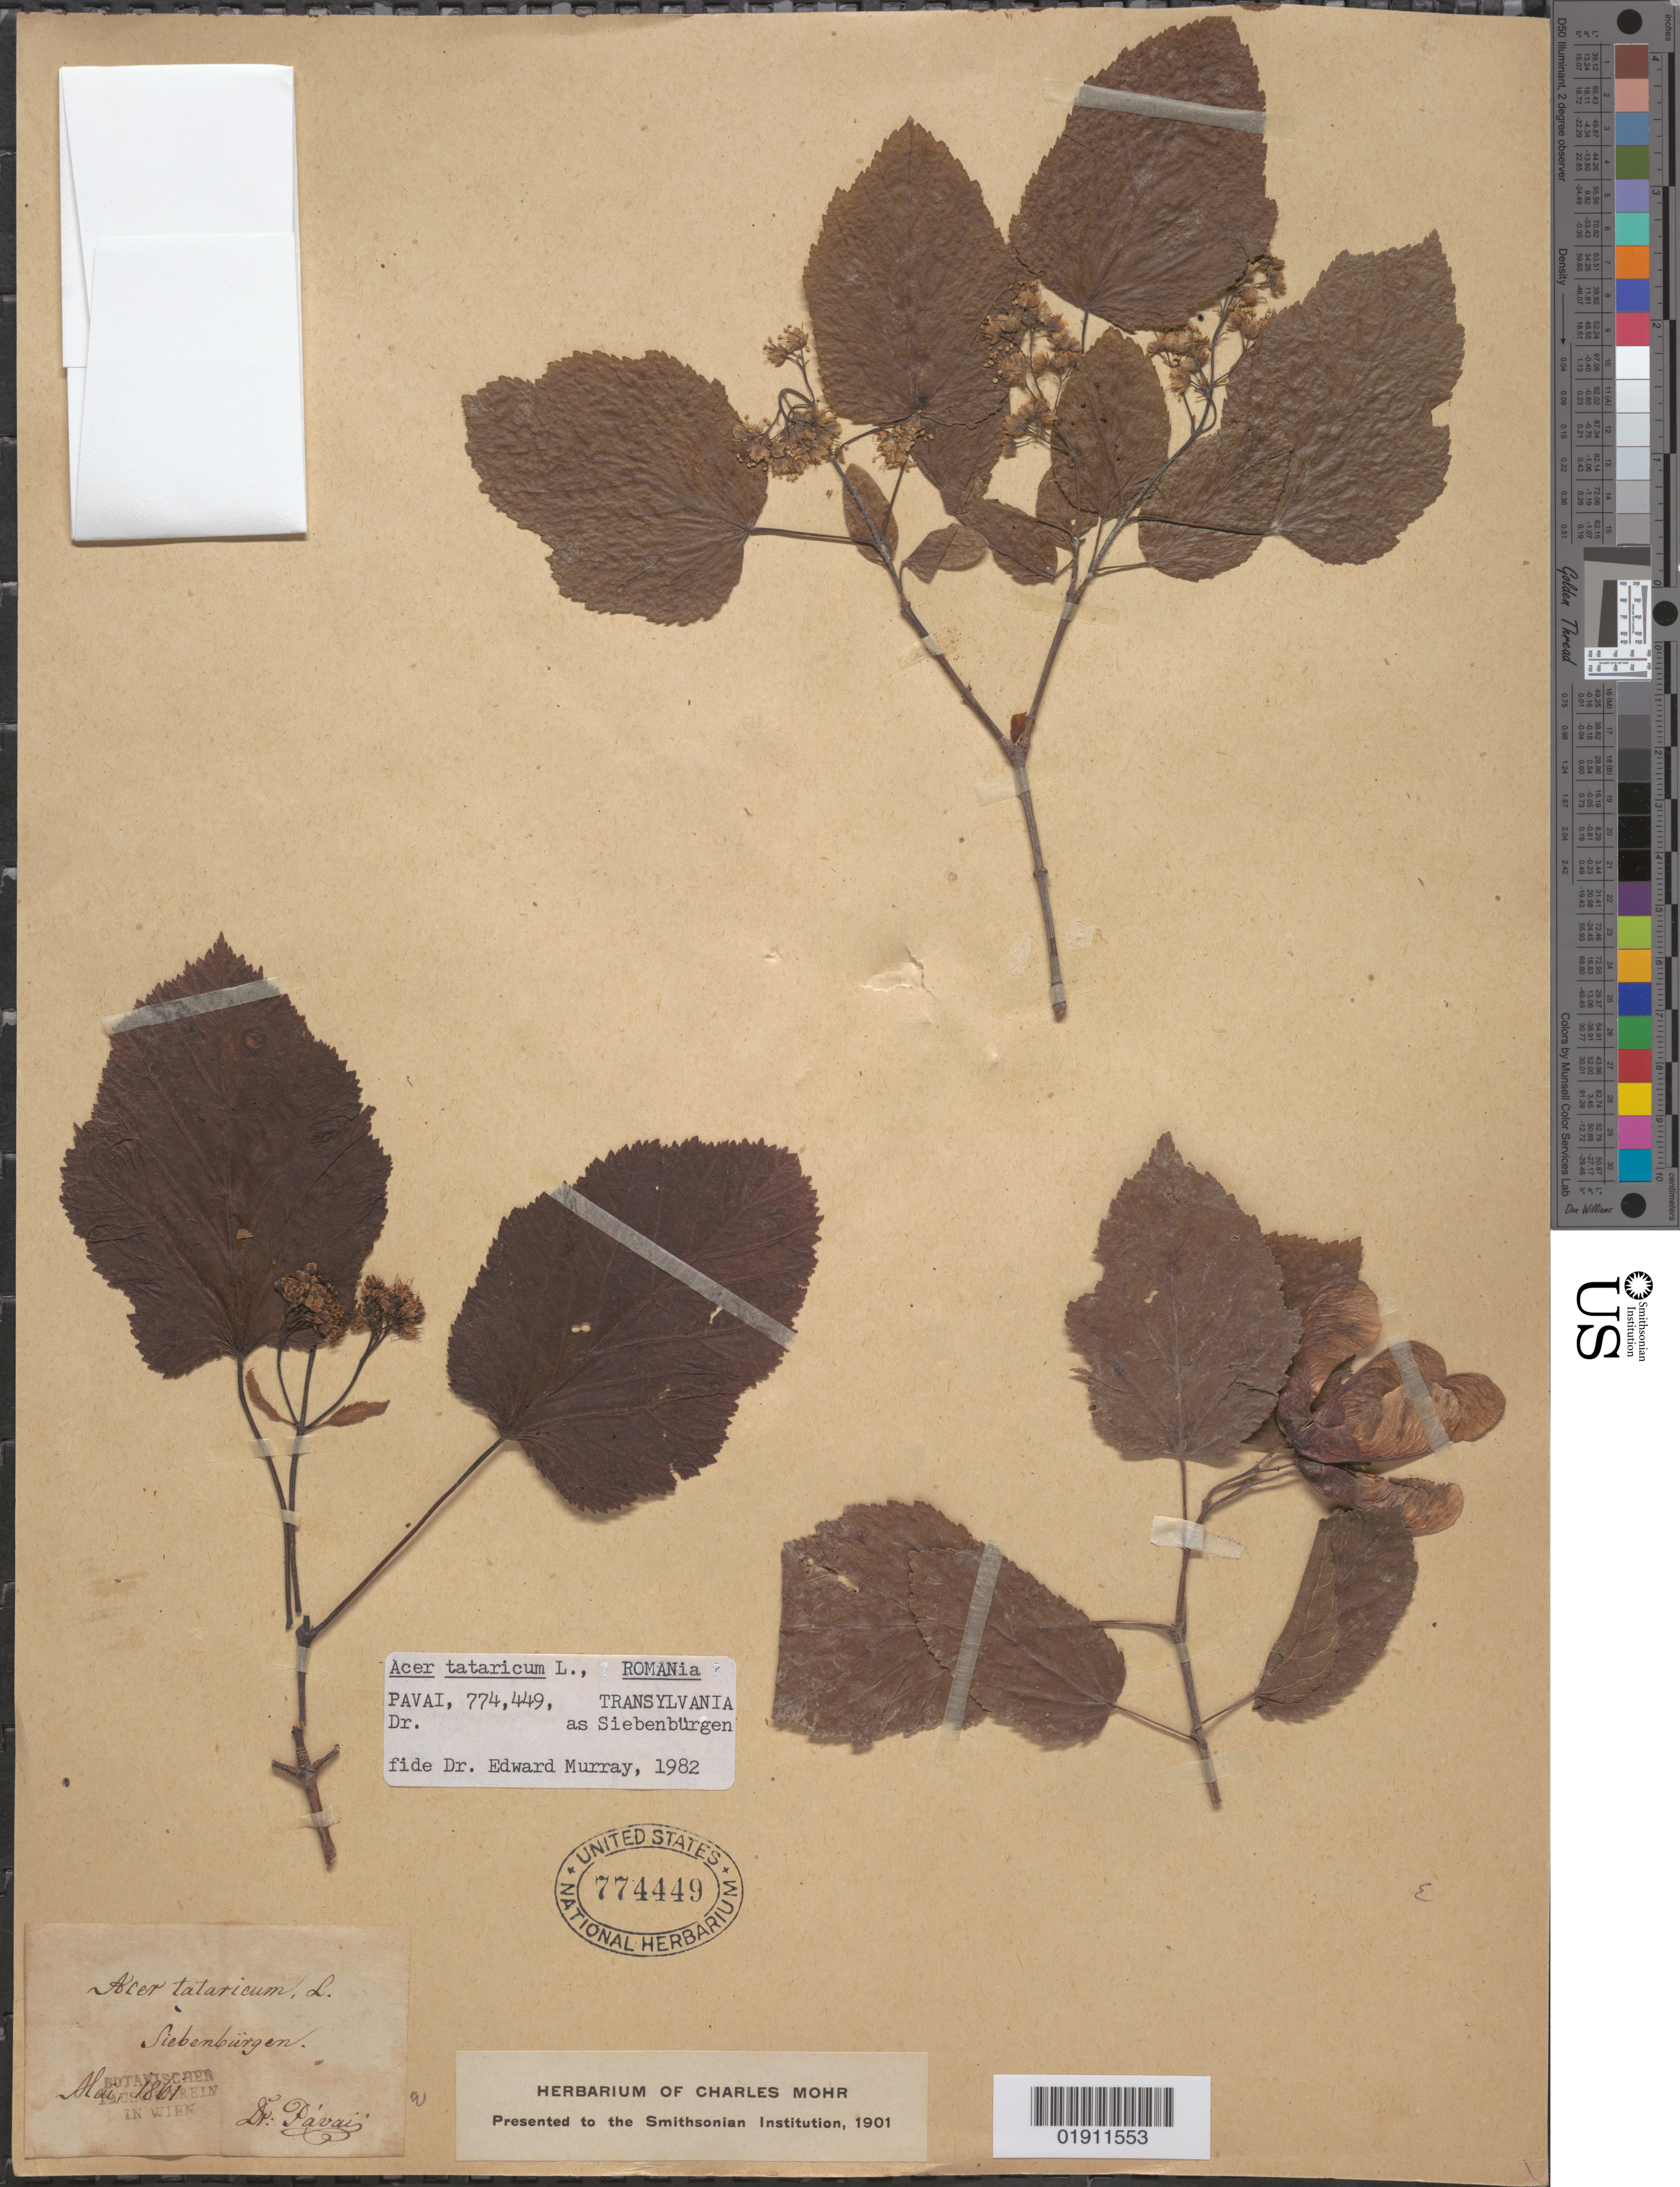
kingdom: Plantae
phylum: Tracheophyta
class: Magnoliopsida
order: Sapindales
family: Sapindaceae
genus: Acer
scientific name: Acer tataricum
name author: L.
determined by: Murray, Edward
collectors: V. Pavai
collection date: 1861-05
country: Romania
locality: Siebenbürgen [Transylvania]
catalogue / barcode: US 774449